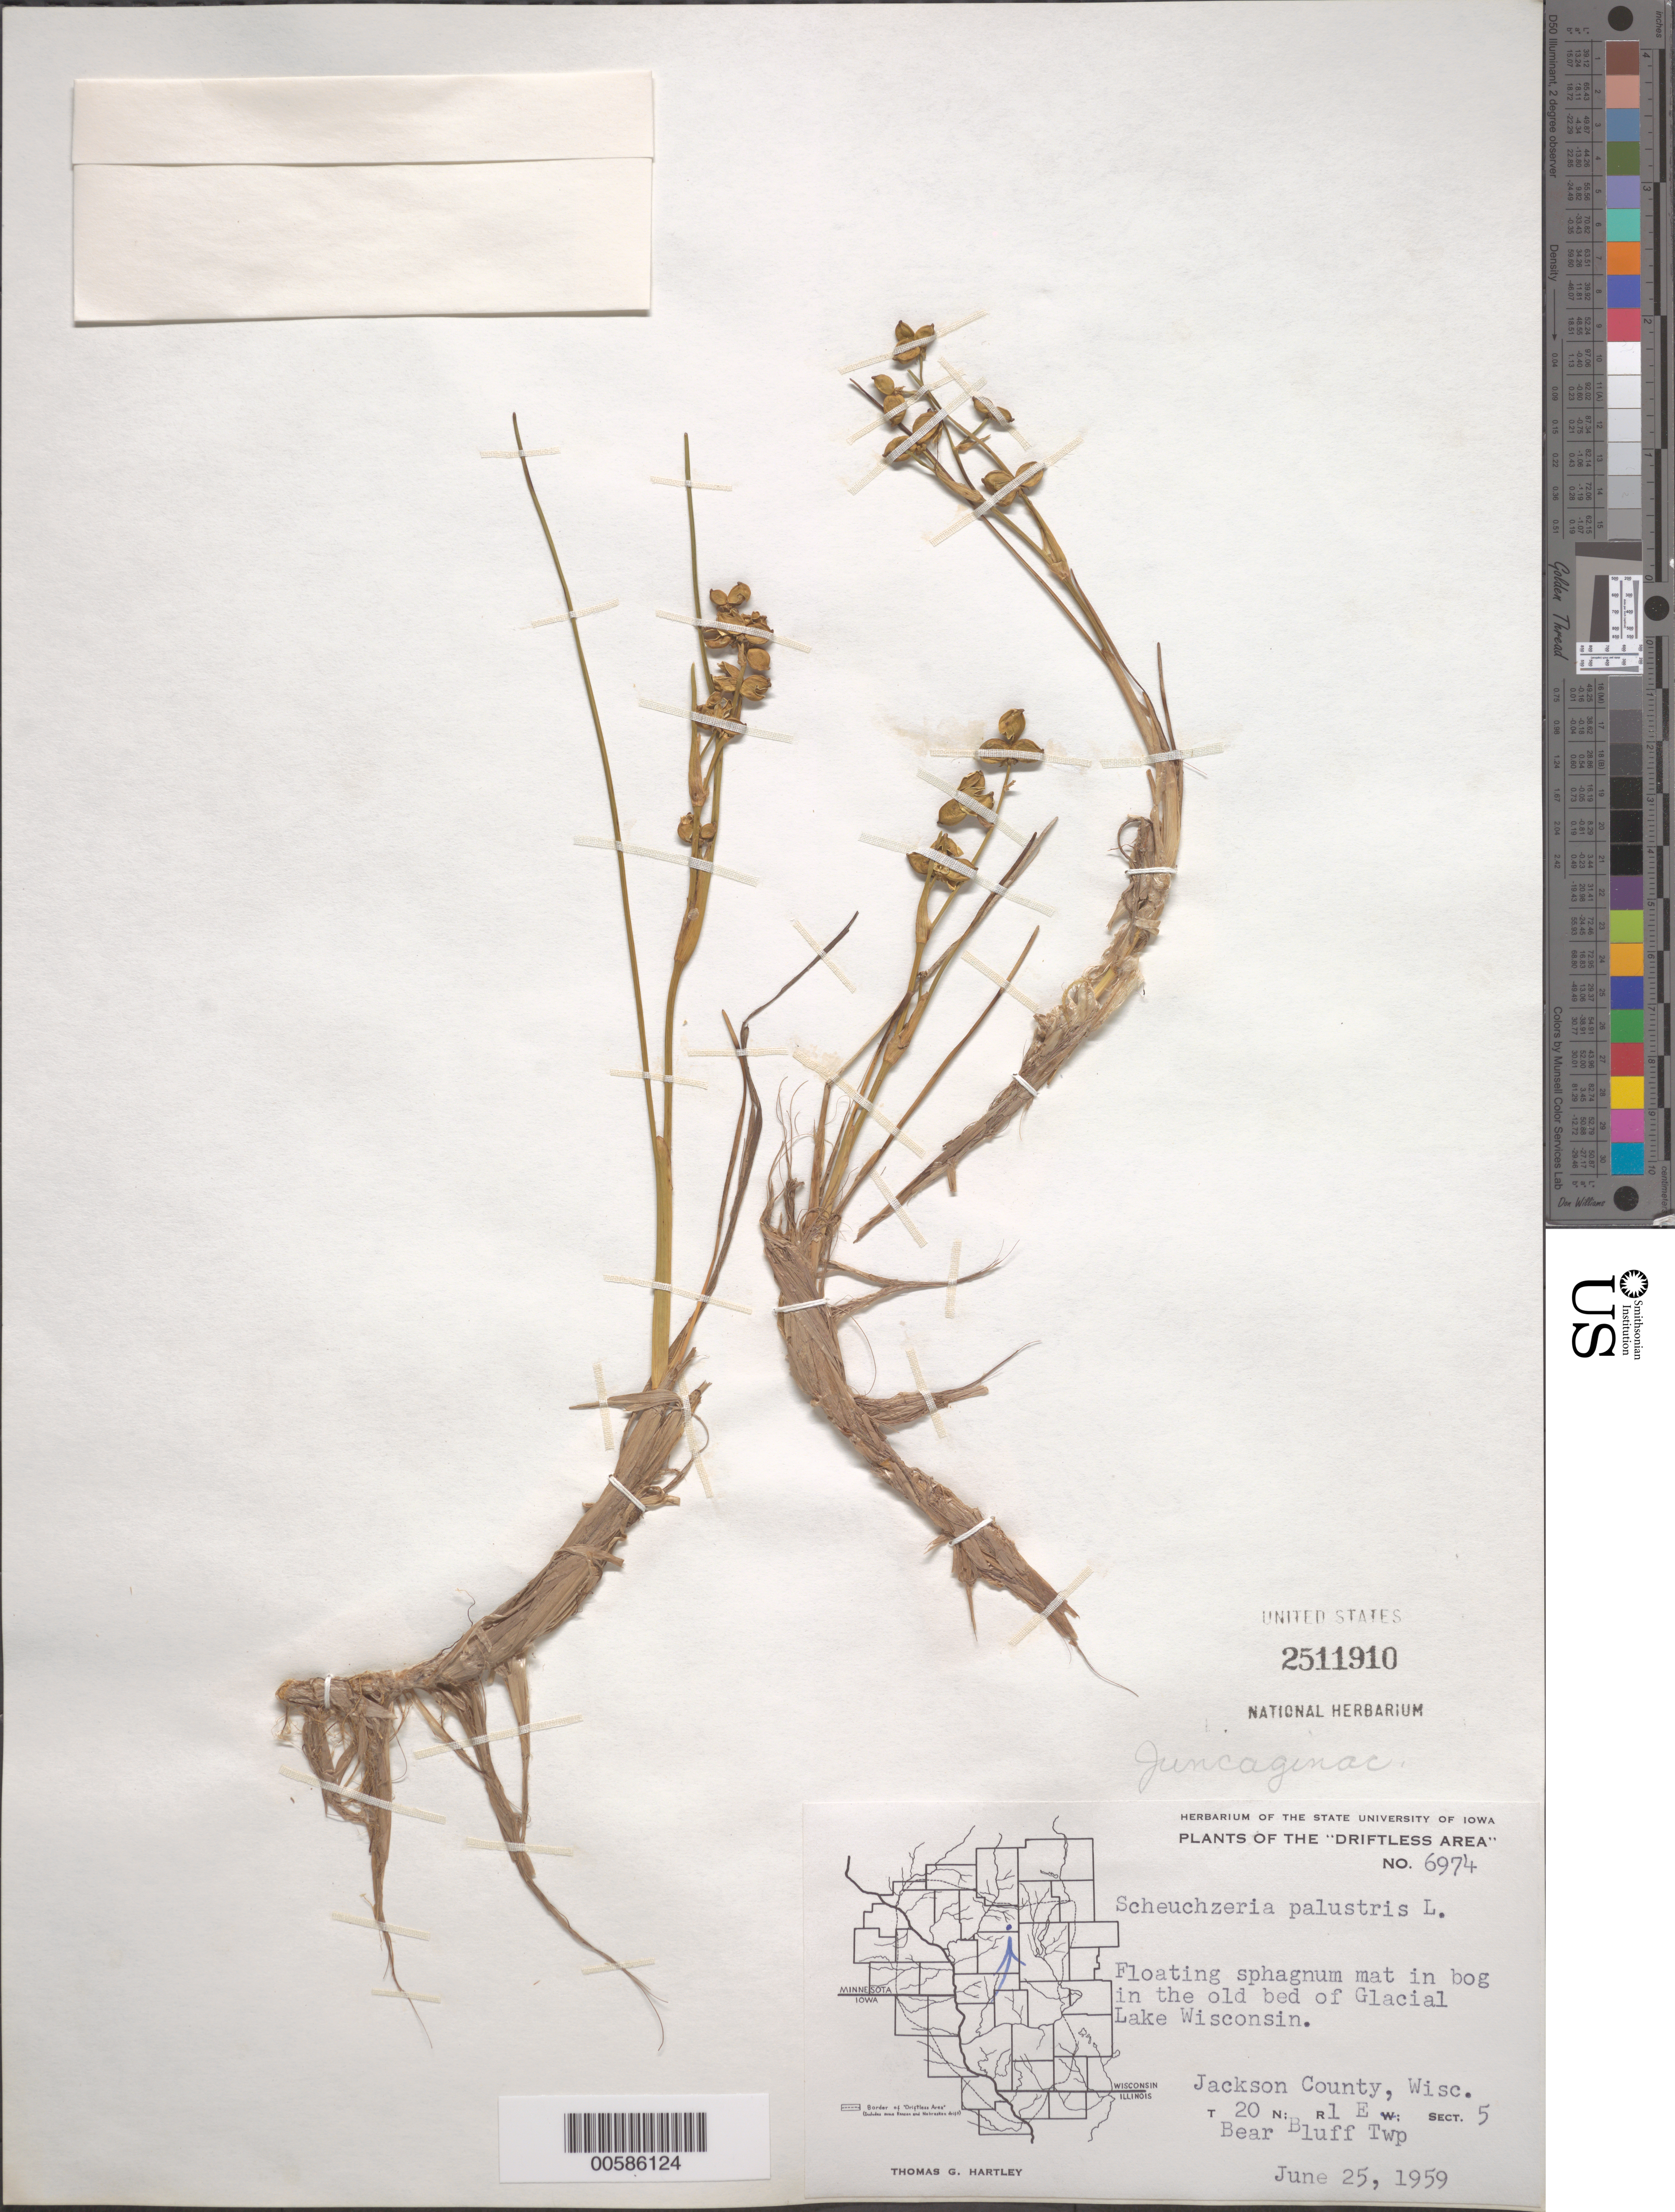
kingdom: Plantae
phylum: Tracheophyta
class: Liliopsida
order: Alismatales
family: Scheuchzeriaceae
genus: Scheuchzeria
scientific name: Scheuchzeria palustris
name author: L.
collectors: T. G. Hartley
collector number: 6974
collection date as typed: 25 Jun 1959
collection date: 1959-06-25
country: United States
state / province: Wisconsin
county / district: Jackson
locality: Lake Wisconsin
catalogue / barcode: US 2511910